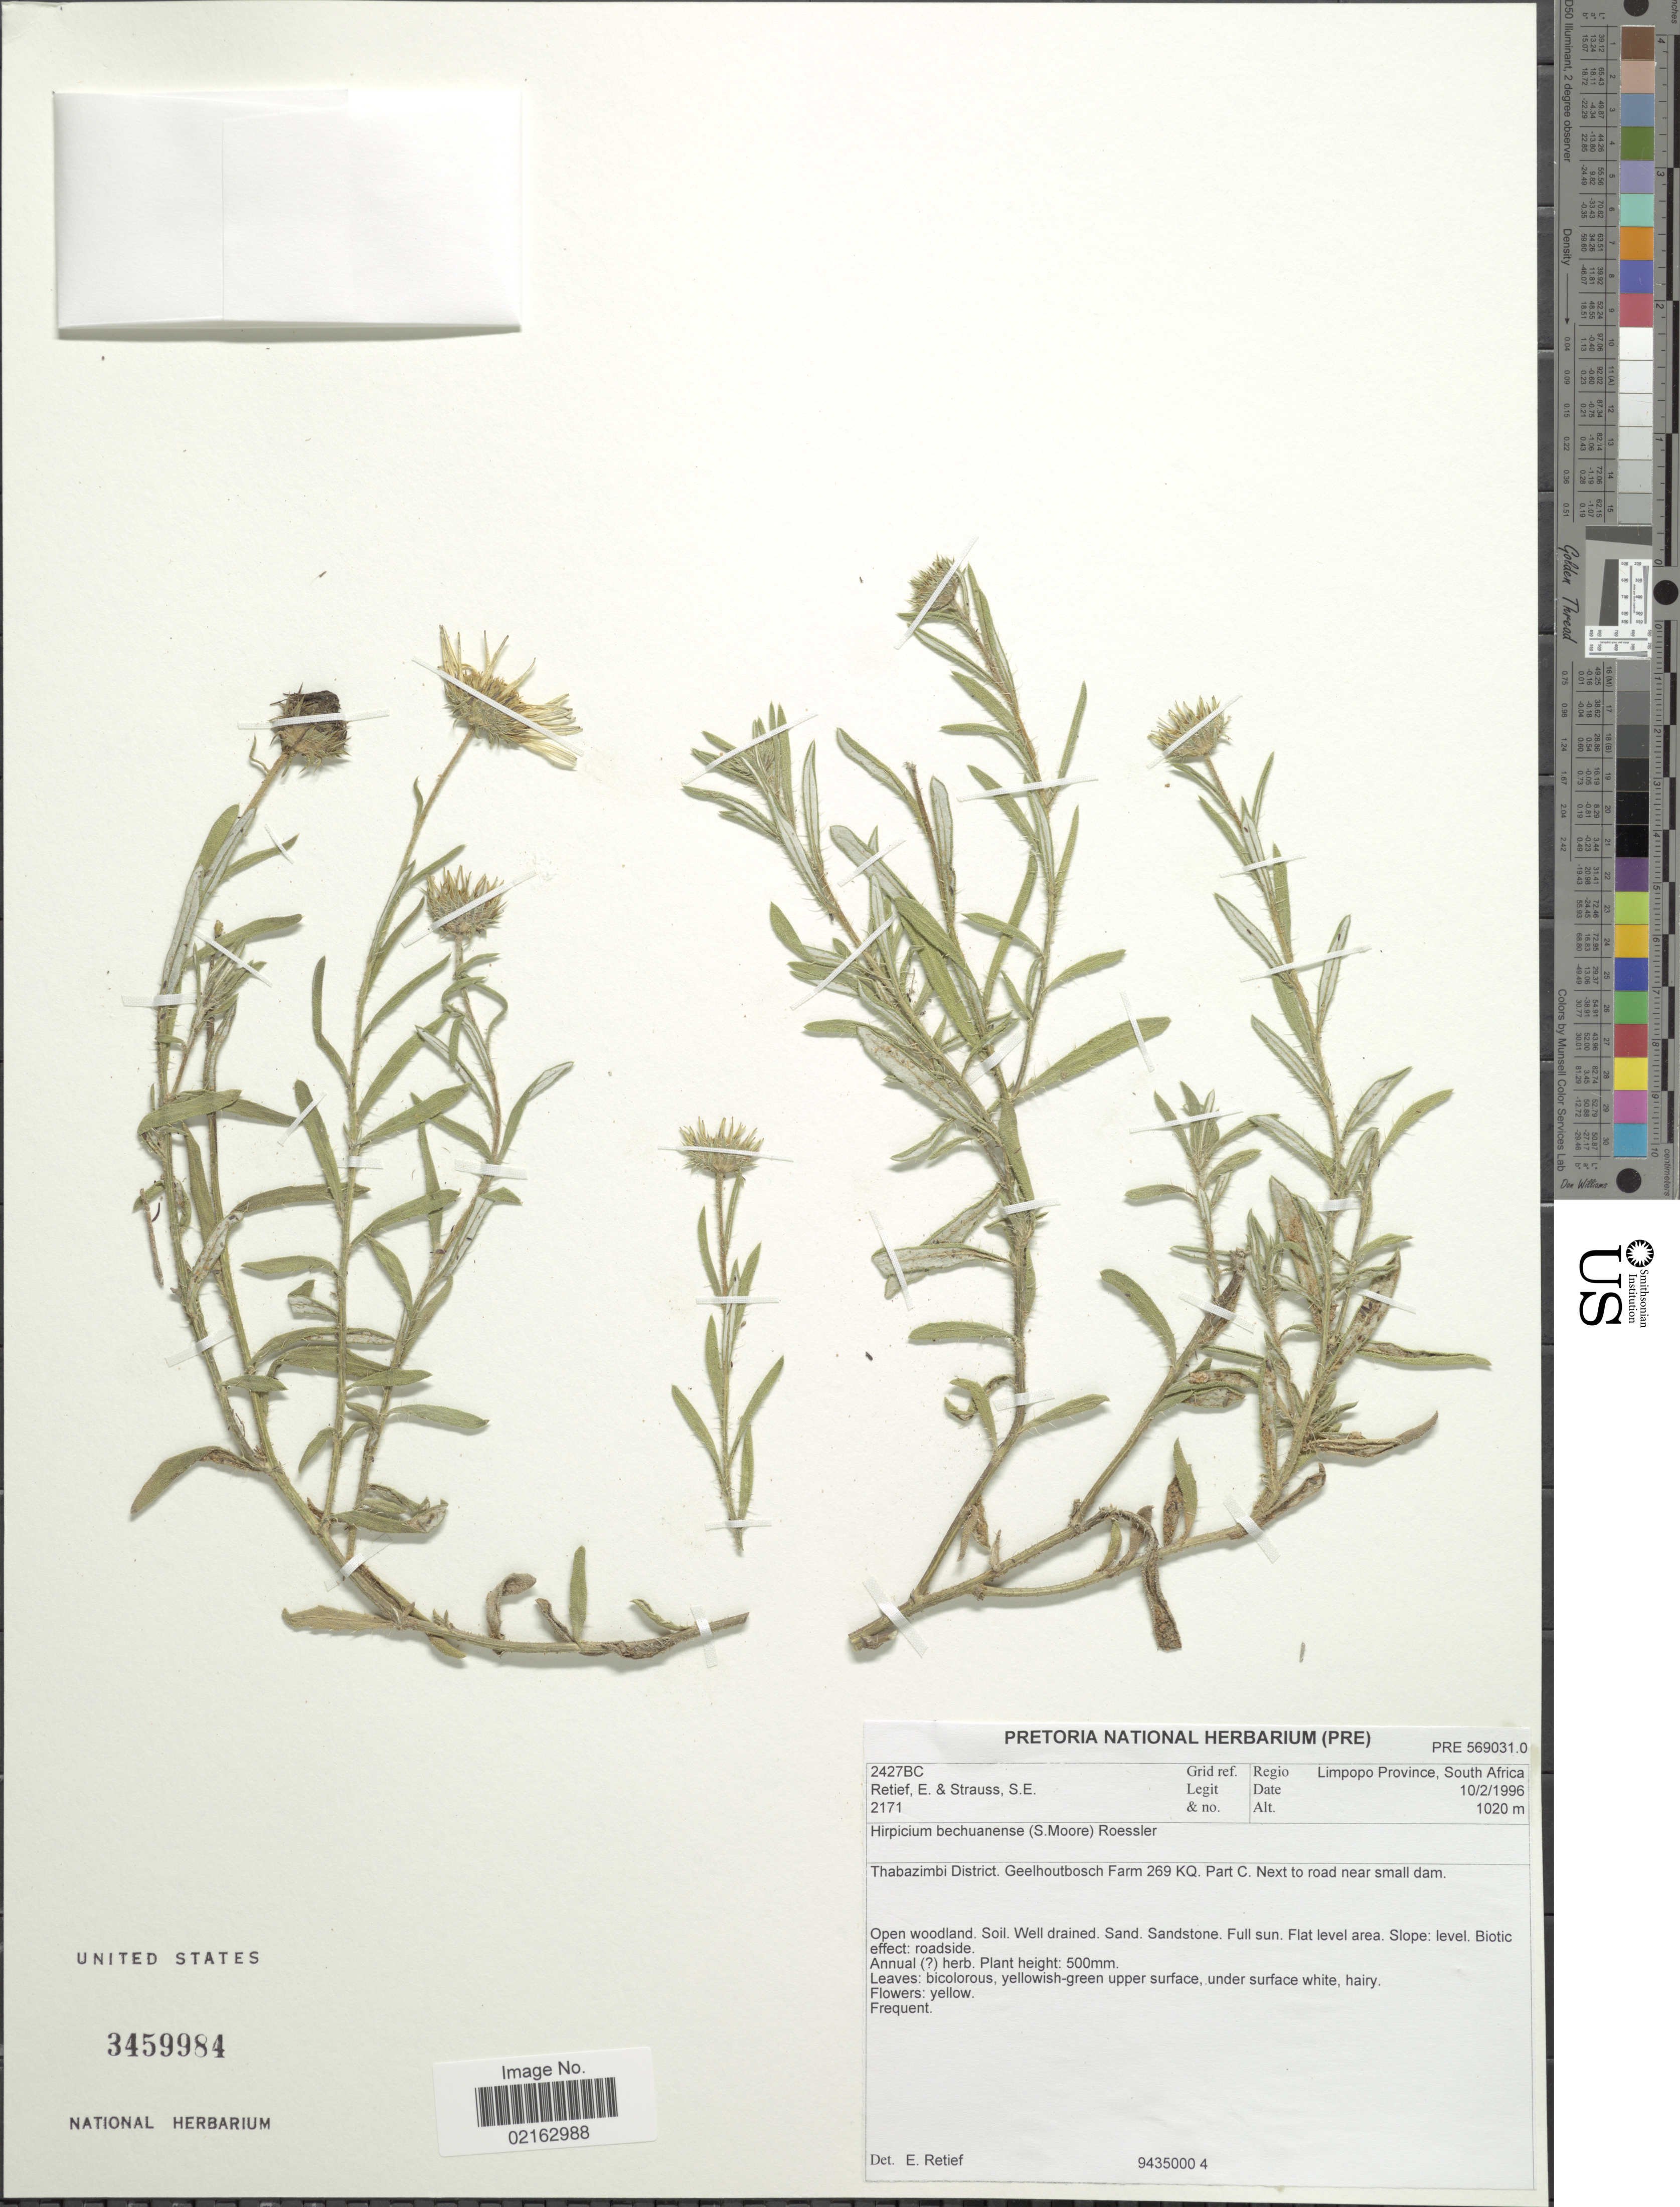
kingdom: Plantae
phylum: Tracheophyta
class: Magnoliopsida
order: Asterales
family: Asteraceae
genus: Hirpicium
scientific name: Hirpicium bechuanense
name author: (S. Moore) Roessler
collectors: E. Retief & S. E. Strauss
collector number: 2171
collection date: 1996-02-10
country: South Africa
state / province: Limpopo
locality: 2427BC. Limpopo Province, South Africa. Thabazimbi District. Geelhoutbosch Farm 269 KQ. Part C. Next to road near small dam.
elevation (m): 1020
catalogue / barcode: US 3459984